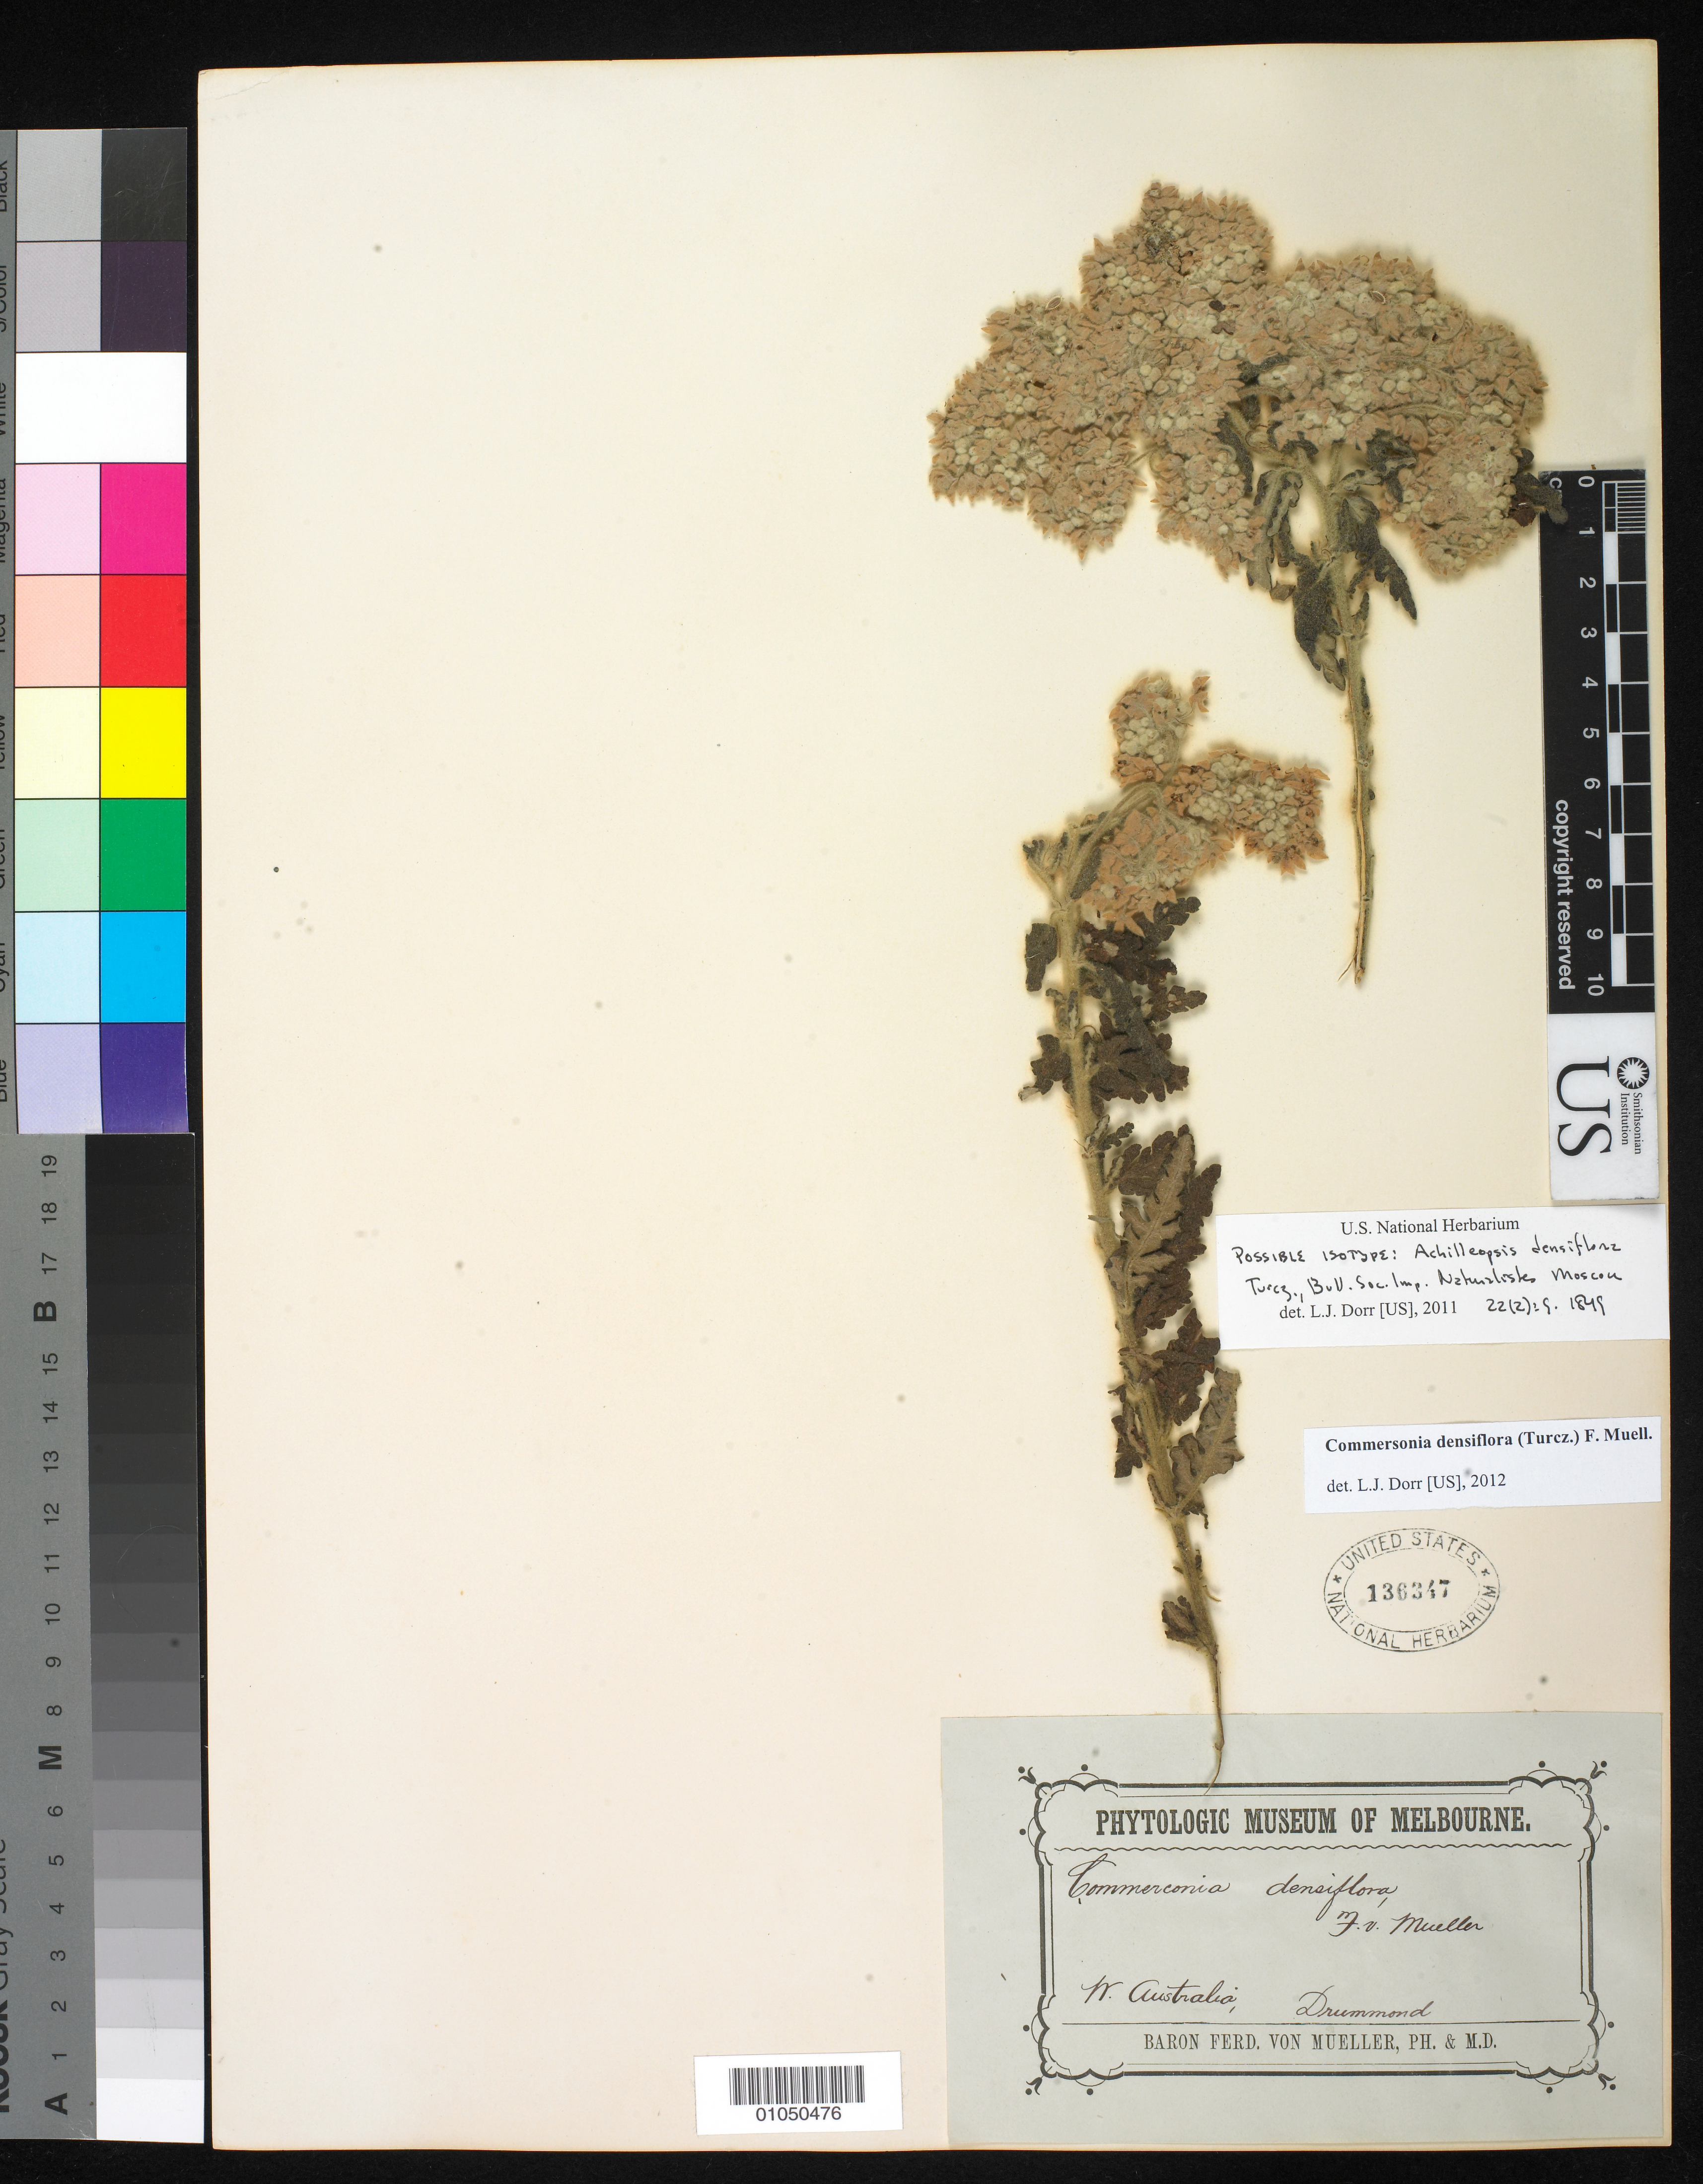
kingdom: Plantae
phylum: Tracheophyta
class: Magnoliopsida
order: Malvales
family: Malvaceae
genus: Achilleopsis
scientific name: Achilleopsis densiflora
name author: Turcz.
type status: Possible Isotype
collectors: J. Drummond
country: Australia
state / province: Western Australia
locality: W. Australia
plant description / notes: Protologue, "Nova Hollandia. Drum. coll. IV. n. 100."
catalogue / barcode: US 136347